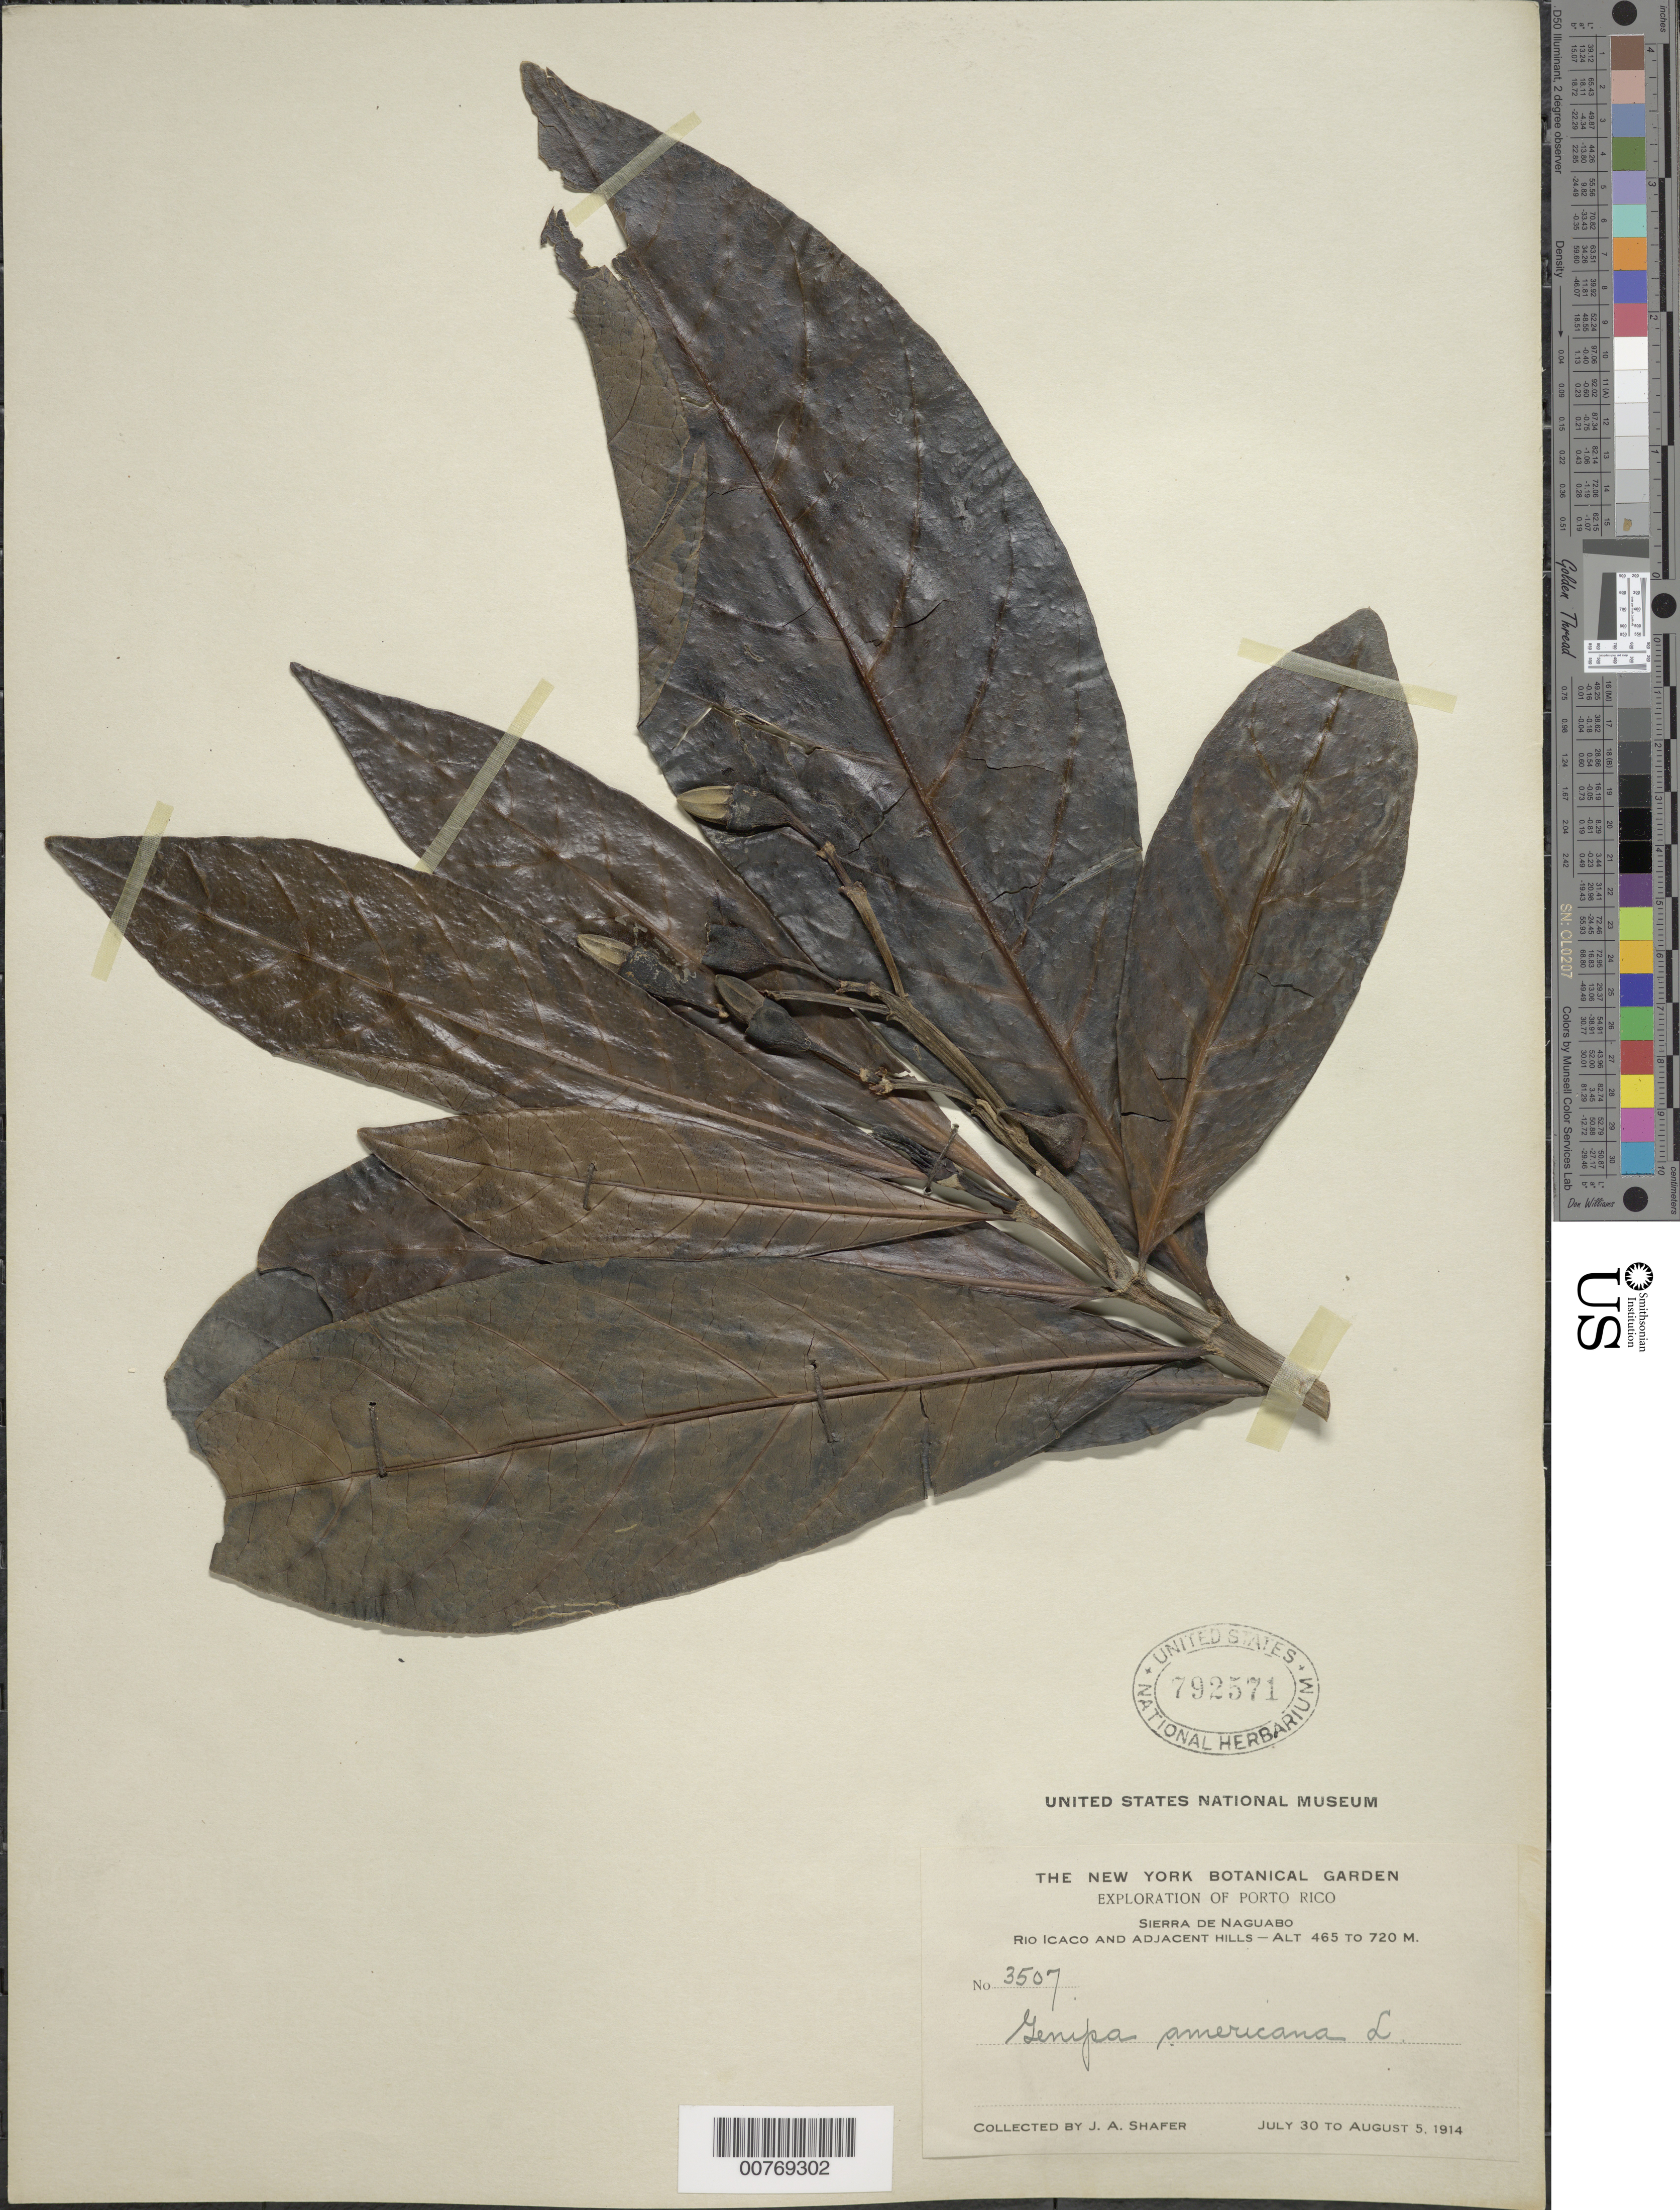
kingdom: Plantae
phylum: Tracheophyta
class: Magnoliopsida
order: Gentianales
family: Rubiaceae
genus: Genipa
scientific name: Genipa americana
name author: L.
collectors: J. A. Shafer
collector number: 3507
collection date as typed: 30 Jul 1914 to 05 Aug 1914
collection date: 1914-07-30/1914-08-05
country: Puerto Rico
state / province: Naguabo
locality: Sierra de Naguabo; Río Icaco and adjacent hills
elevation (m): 465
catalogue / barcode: US 792571